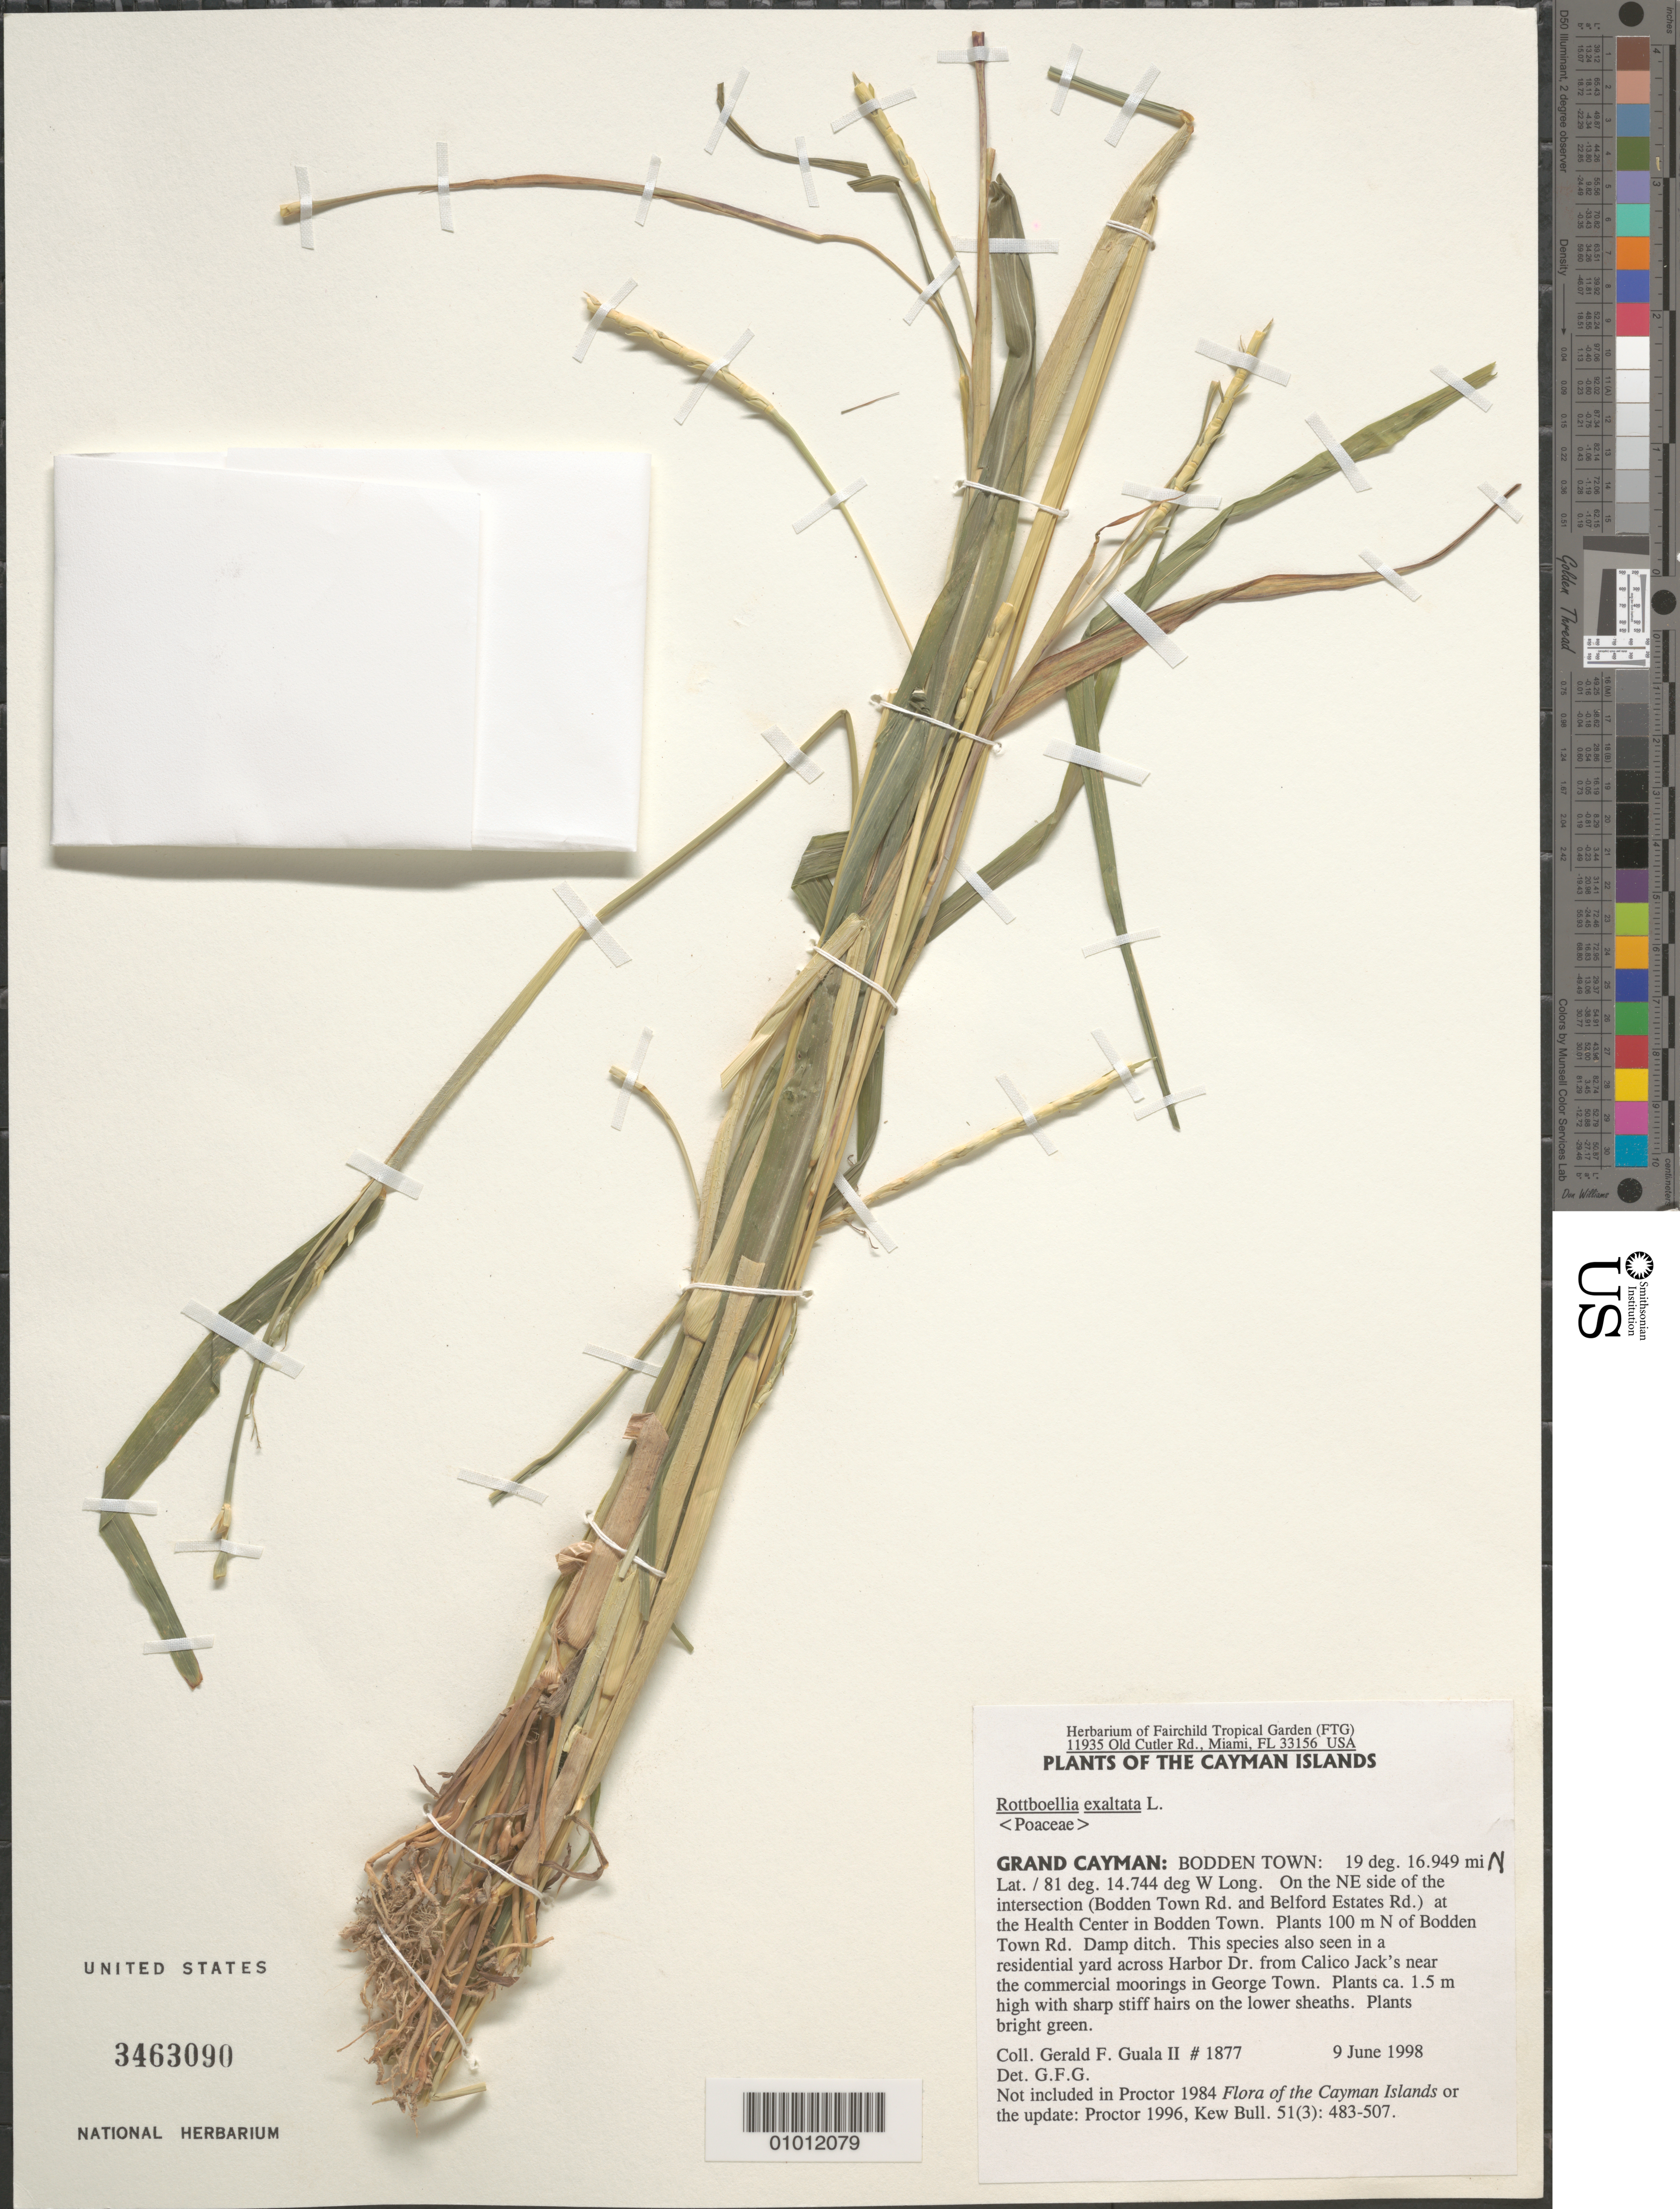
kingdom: Plantae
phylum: Tracheophyta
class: Liliopsida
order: Poales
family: Poaceae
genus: Rottboellia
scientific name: Rottboellia cochinchinensis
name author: (Lour.) Clayton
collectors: G. Guala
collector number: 1877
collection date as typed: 09 Jun 1998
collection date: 1998-06-09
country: Cayman Islands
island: Grand Cayman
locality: On NE side of int. (Bodden Town Rd and Belford Estates Rd) at Health Center in Bodden town. 100 m N Bodden town rd. Damp Ditch. In res. yard acr. Harbor Dr. from Calico Jack's near comm. mooring in George Town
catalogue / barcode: US 3463090